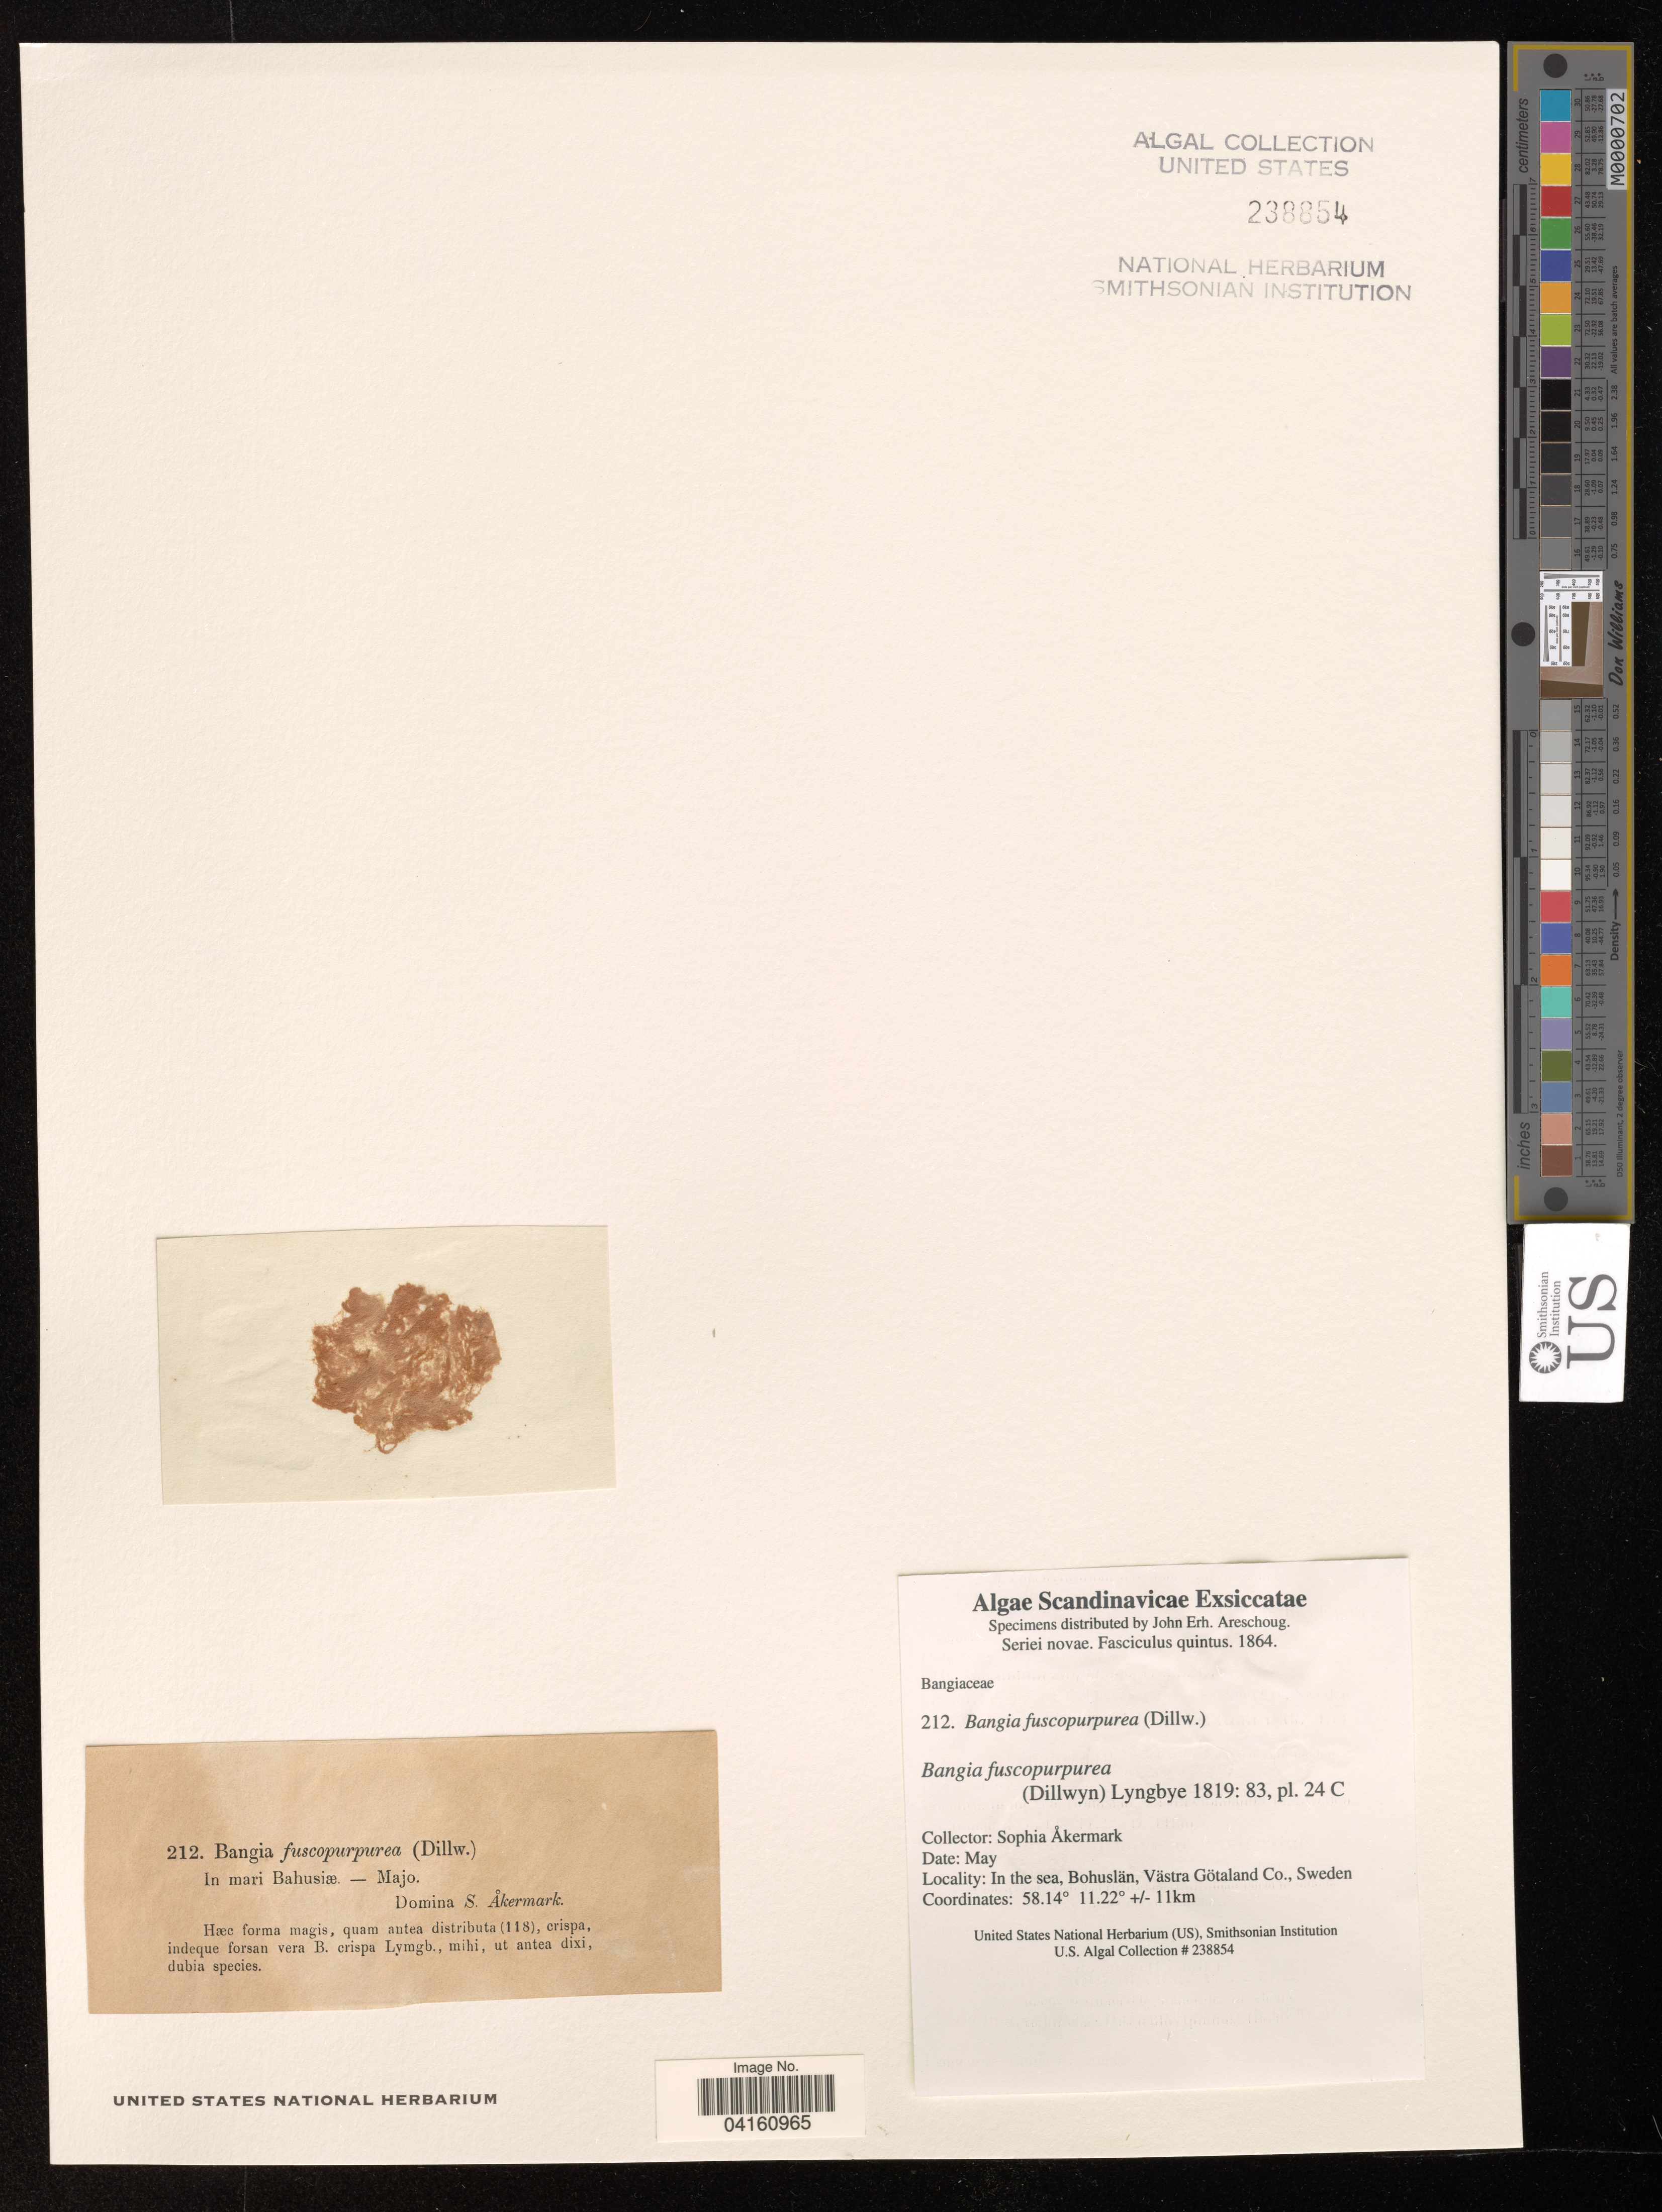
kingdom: Plantae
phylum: Rhodophyta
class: Bangiophyceae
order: Bangiales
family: Bangiaceae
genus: Bangia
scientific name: Bangia fuscopurpurea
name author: (Dillwyn) Lyngb.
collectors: S. Akermark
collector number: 212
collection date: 1864-05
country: Sweden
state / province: Västra Götaland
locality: In sea. Bohuslan.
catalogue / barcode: US 238854